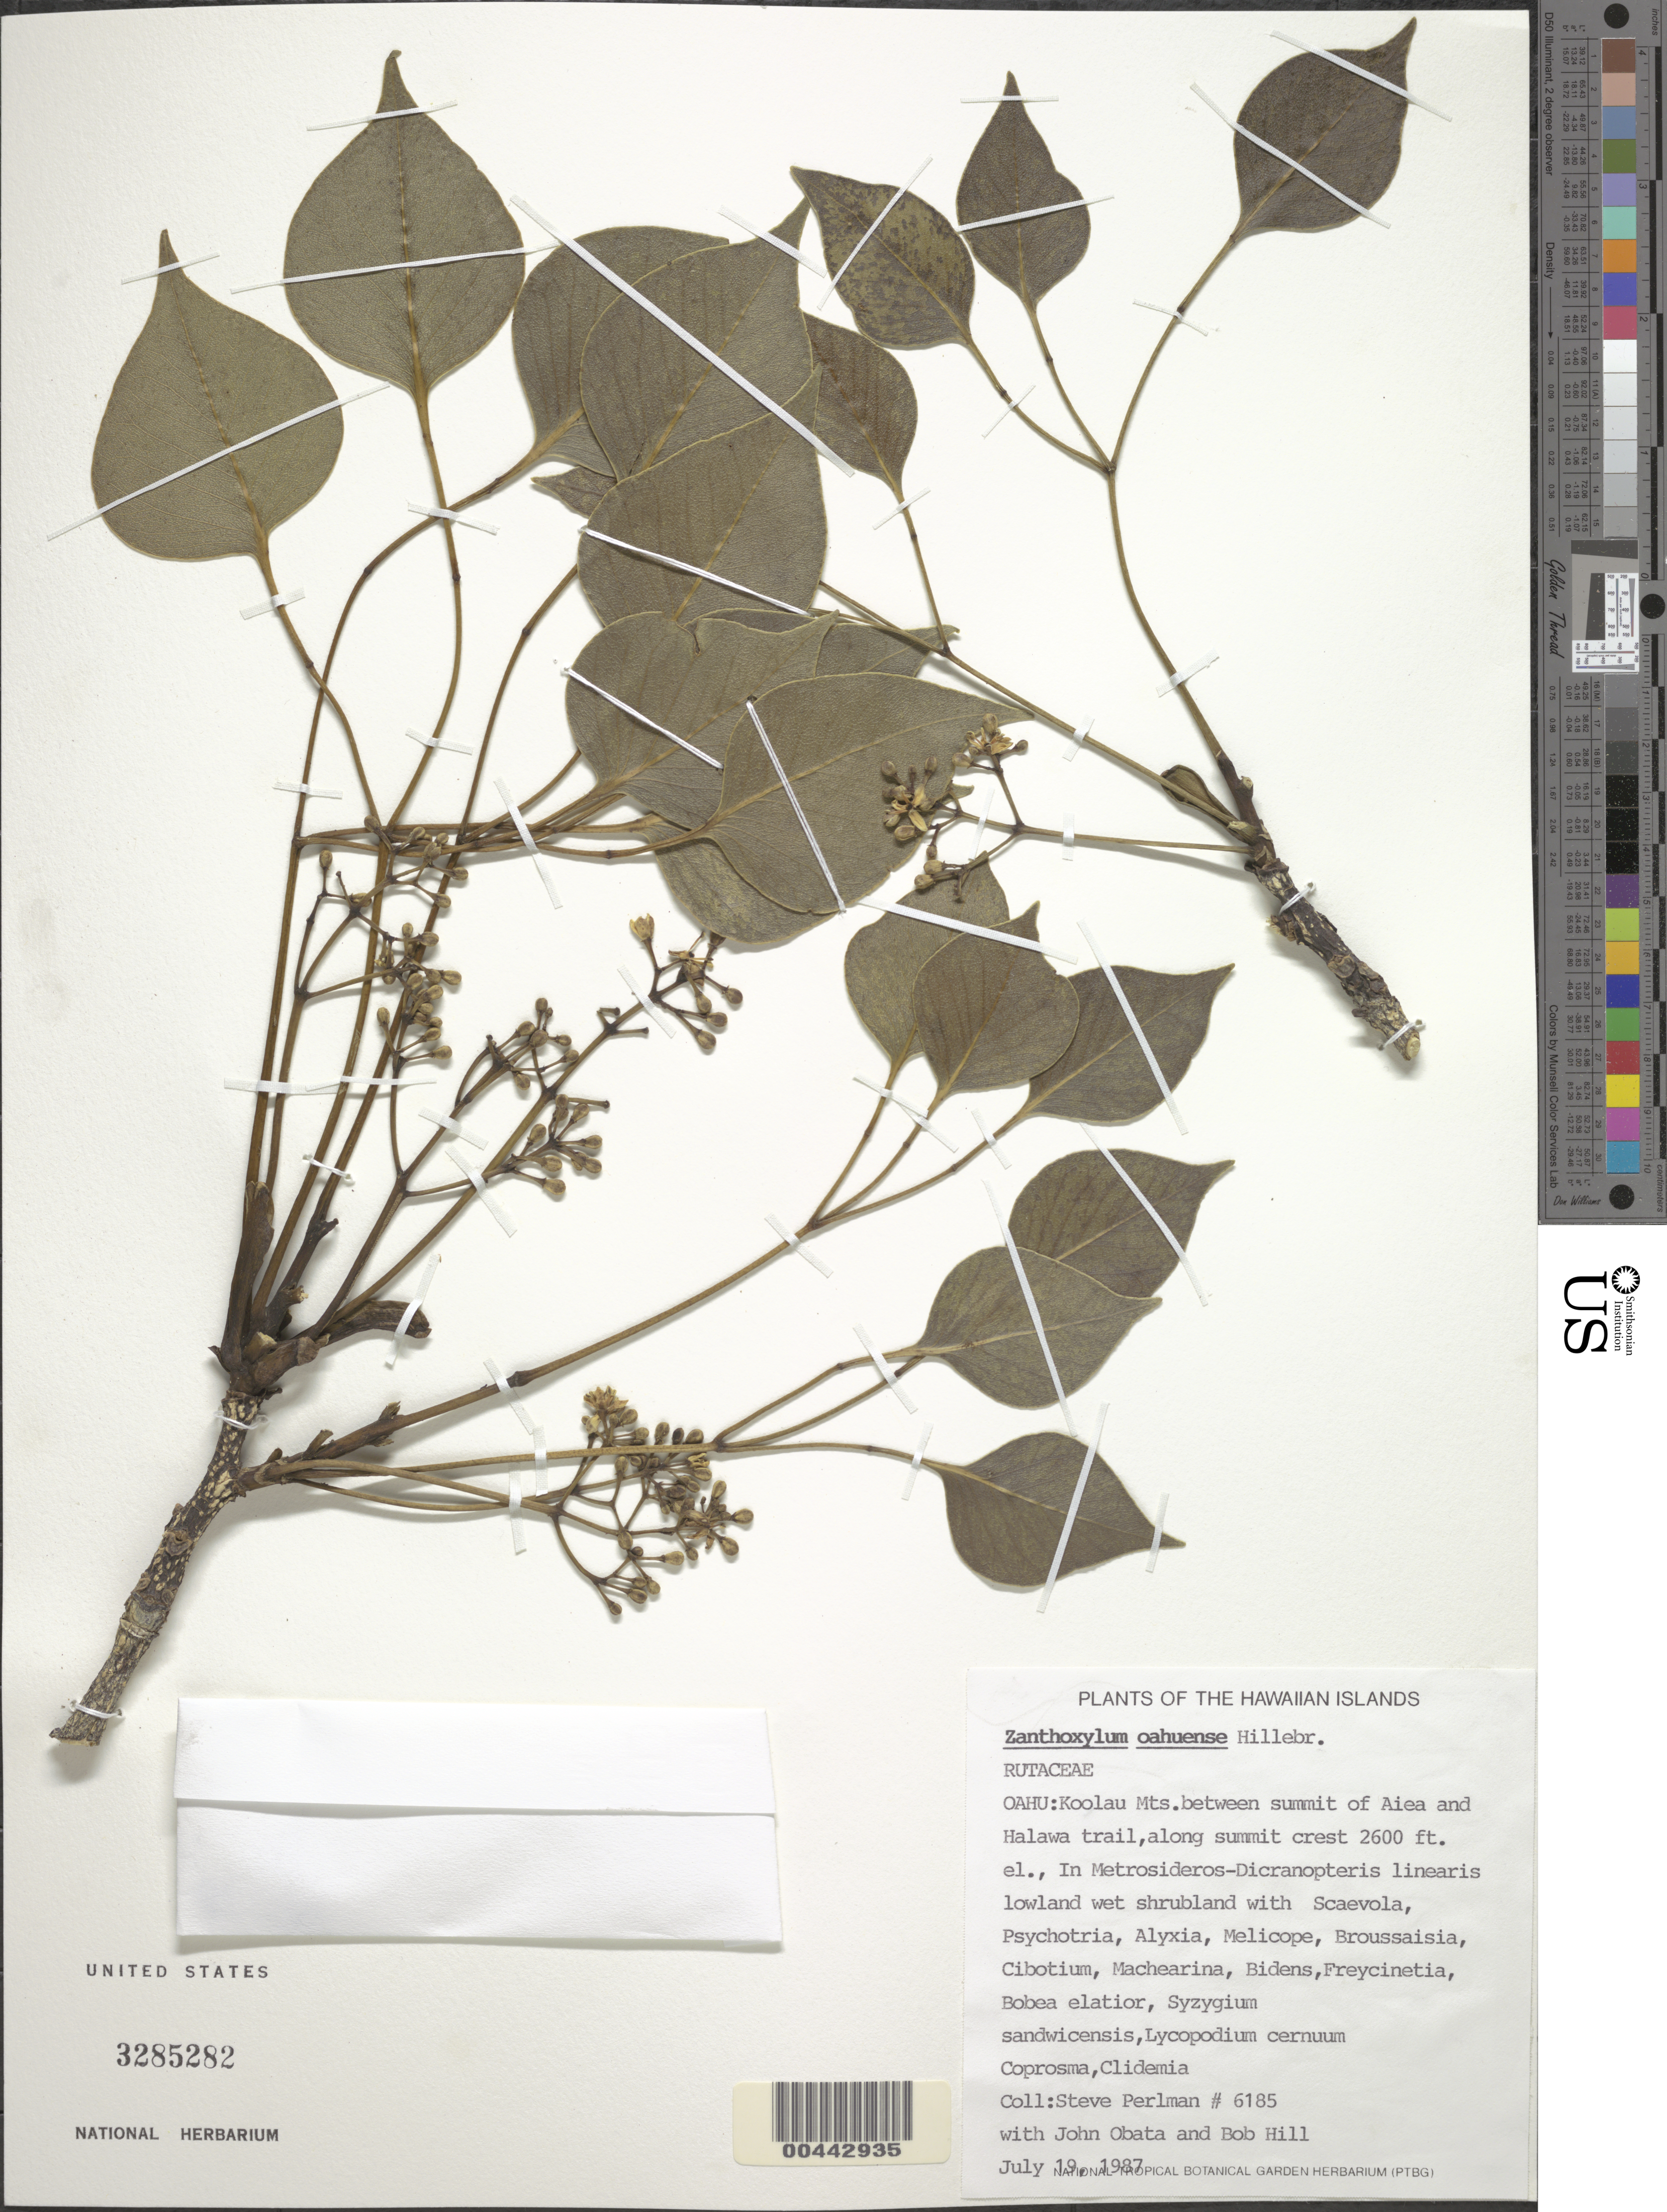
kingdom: Plantae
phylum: Tracheophyta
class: Magnoliopsida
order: Sapindales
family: Rutaceae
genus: Zanthoxylum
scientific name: Zanthoxylum oahuense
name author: Hillebr.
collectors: S. P. Perlman, J. Obata & B. Hill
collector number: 6185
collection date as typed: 19 Jul 1987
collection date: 1987-07-19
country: United States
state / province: Hawaii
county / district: Honolulu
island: Oahu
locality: Koolau Mts., between summit of Aiea and Halawa trail, along summit crest.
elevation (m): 792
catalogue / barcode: US 3285282